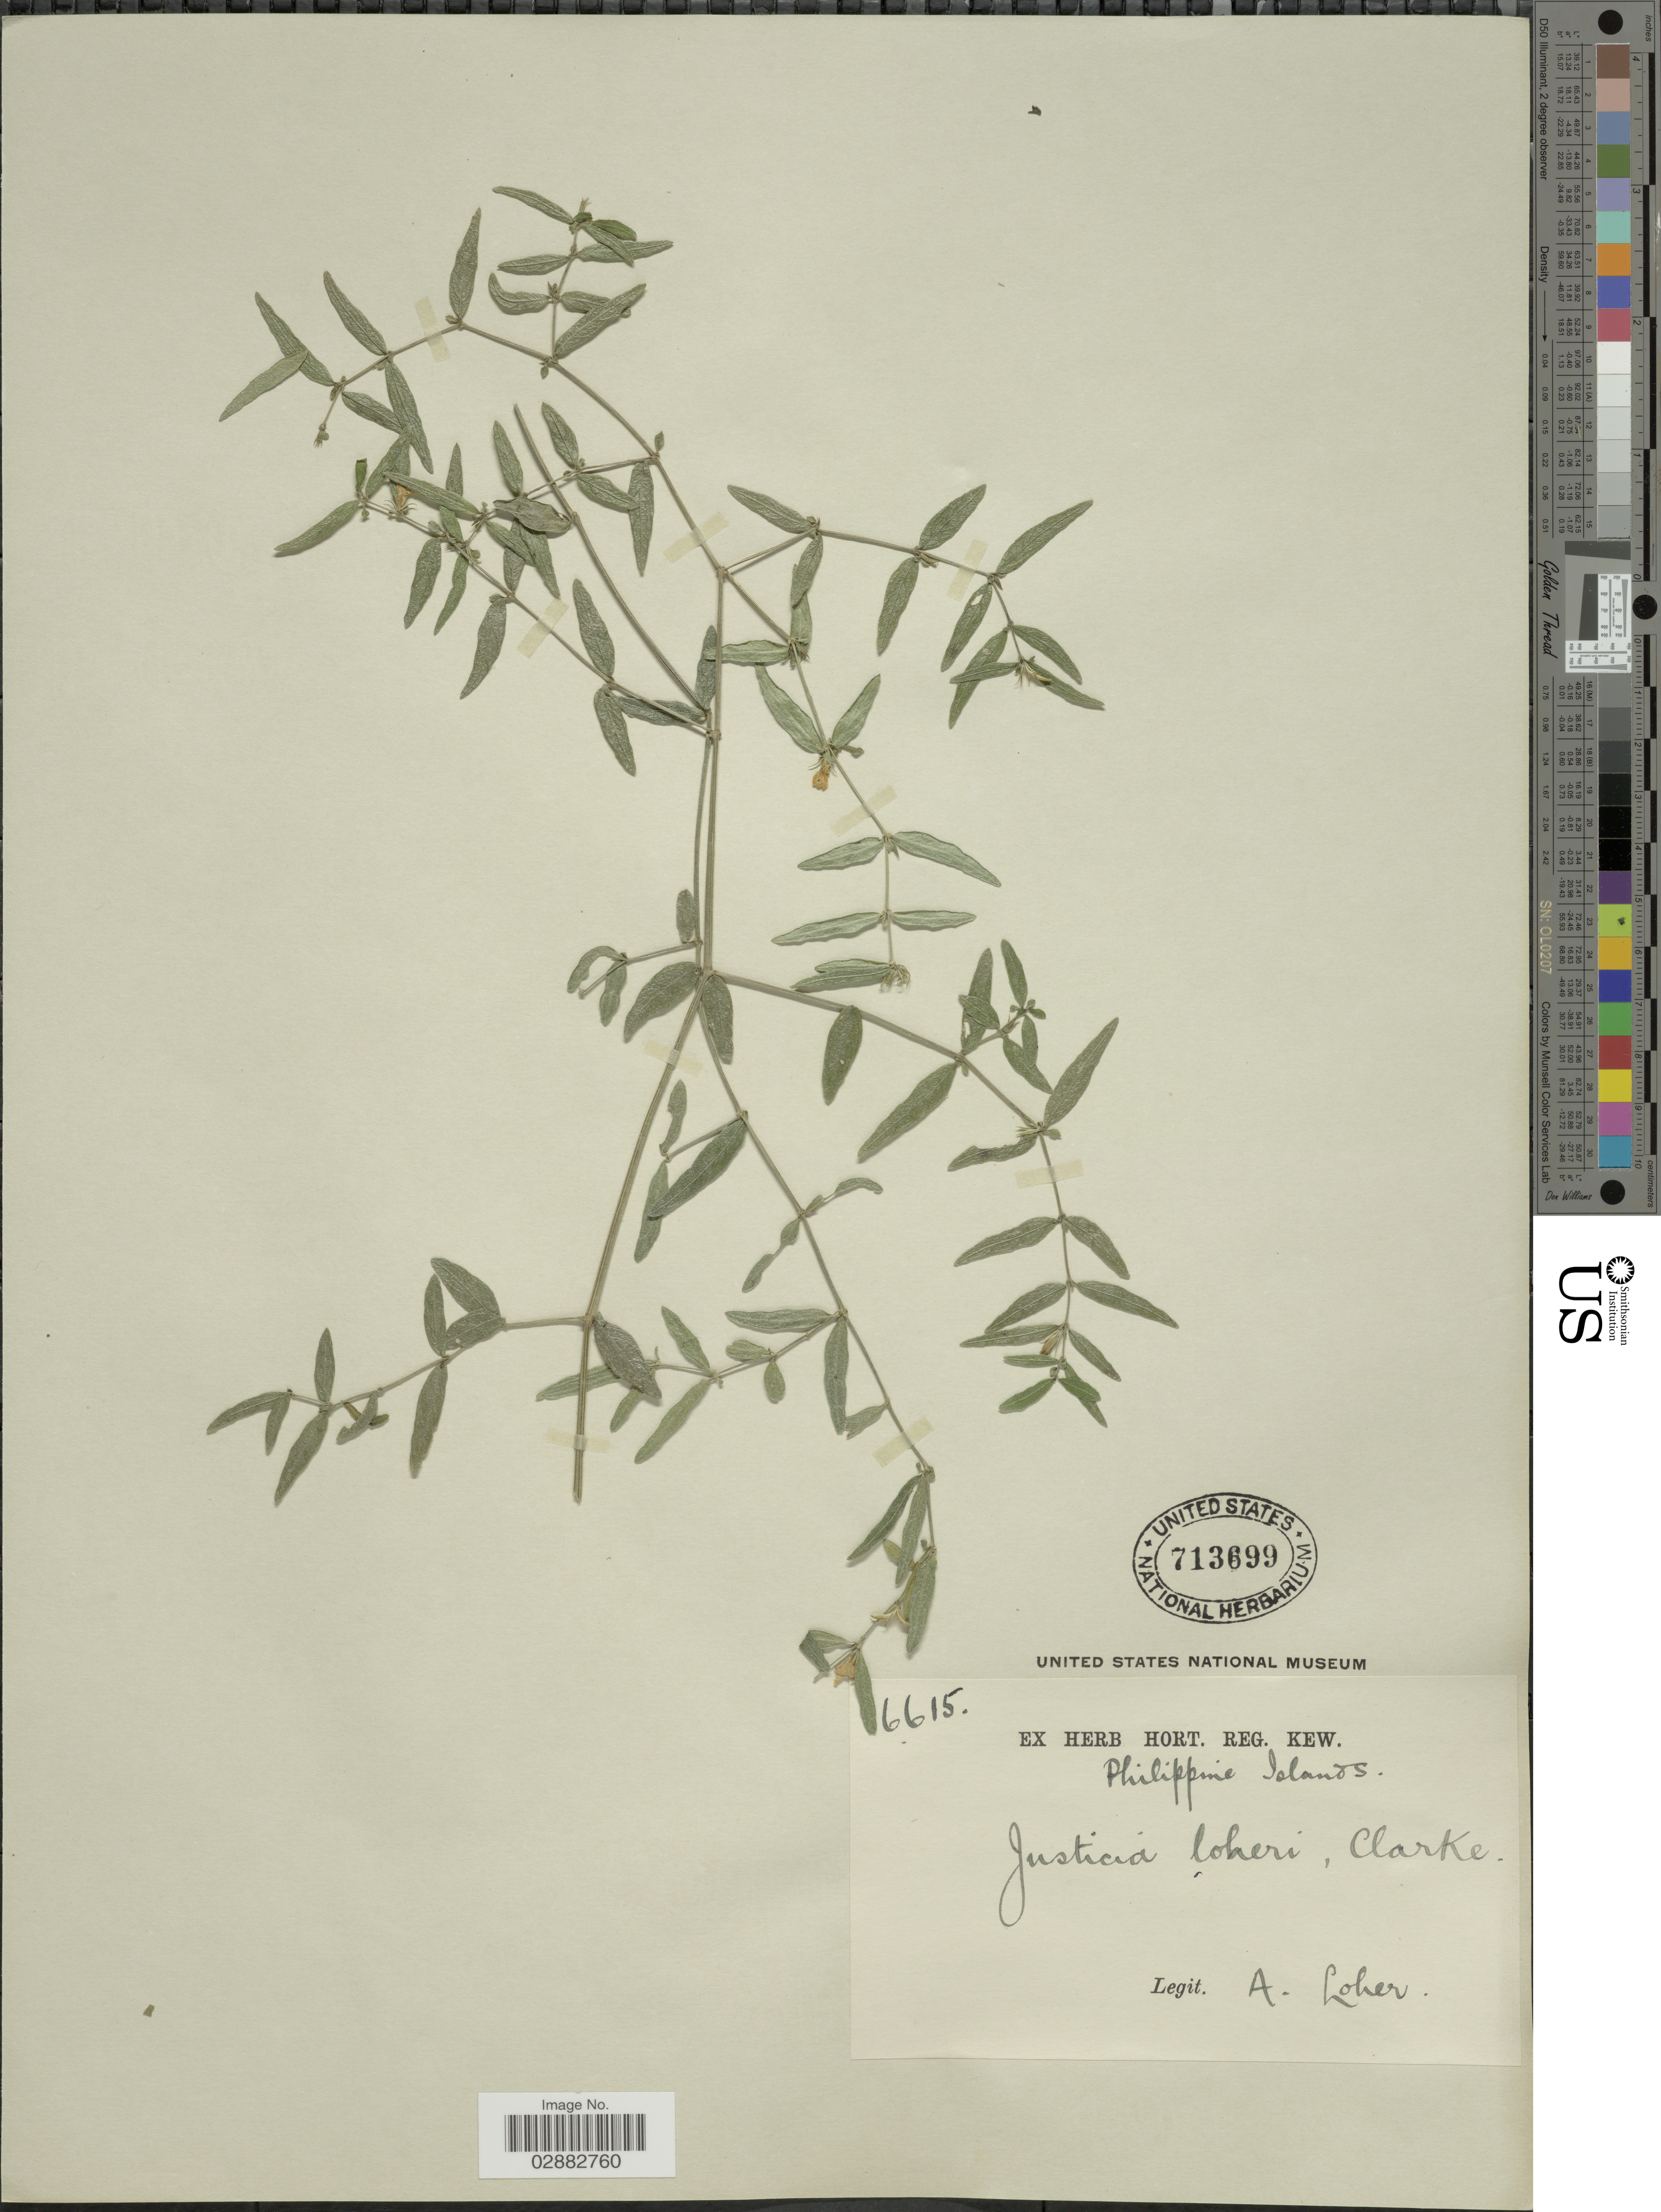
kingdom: Plantae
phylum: Tracheophyta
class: Magnoliopsida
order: Lamiales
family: Acanthaceae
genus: Justicia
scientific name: Justicia loheri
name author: C.B. Clarke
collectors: A. Loher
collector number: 6615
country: Philippines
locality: Philippine Islands.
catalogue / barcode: US 713699